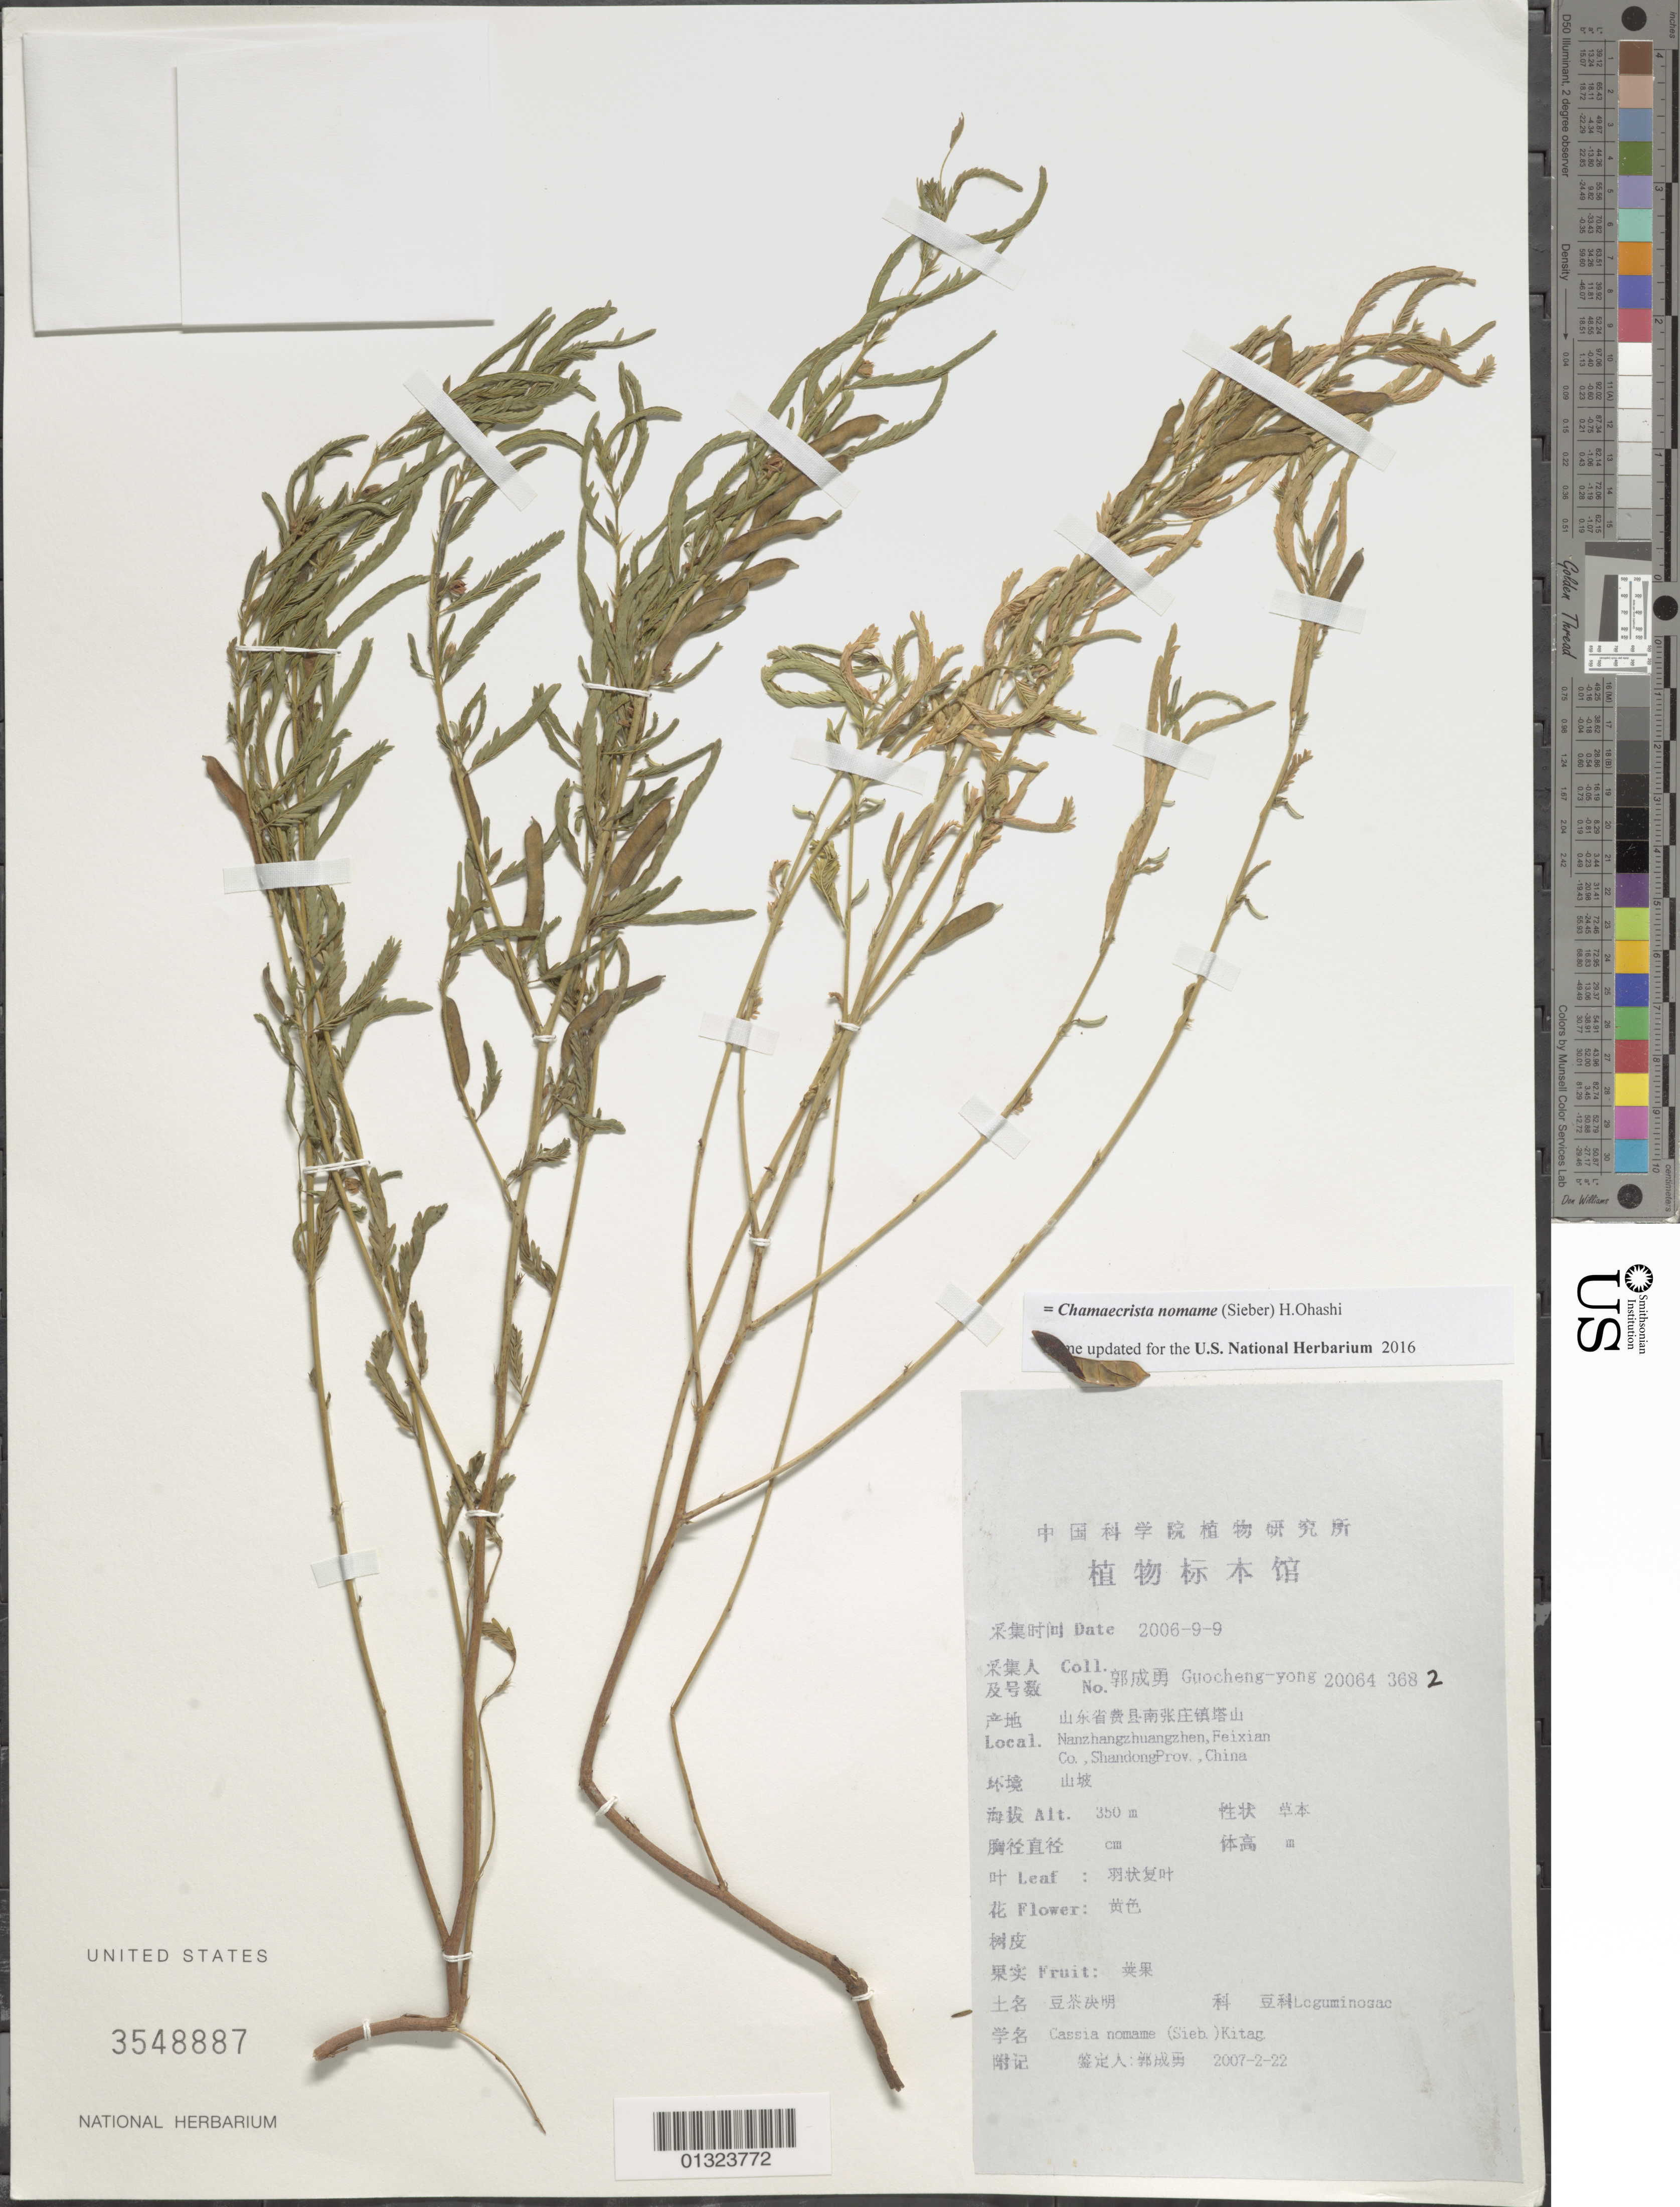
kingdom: Plantae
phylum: Tracheophyta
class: Magnoliopsida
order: Fabales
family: Fabaceae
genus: Chamaecrista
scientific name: Chamaecrista nomame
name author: (Sieber) H. Ohashi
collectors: Guo cheng-yong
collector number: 20064-368-2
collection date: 2006-09-09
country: China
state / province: Shandong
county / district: Feixian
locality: Nanzhangzhuangzhen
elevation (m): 350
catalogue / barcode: US 3548887